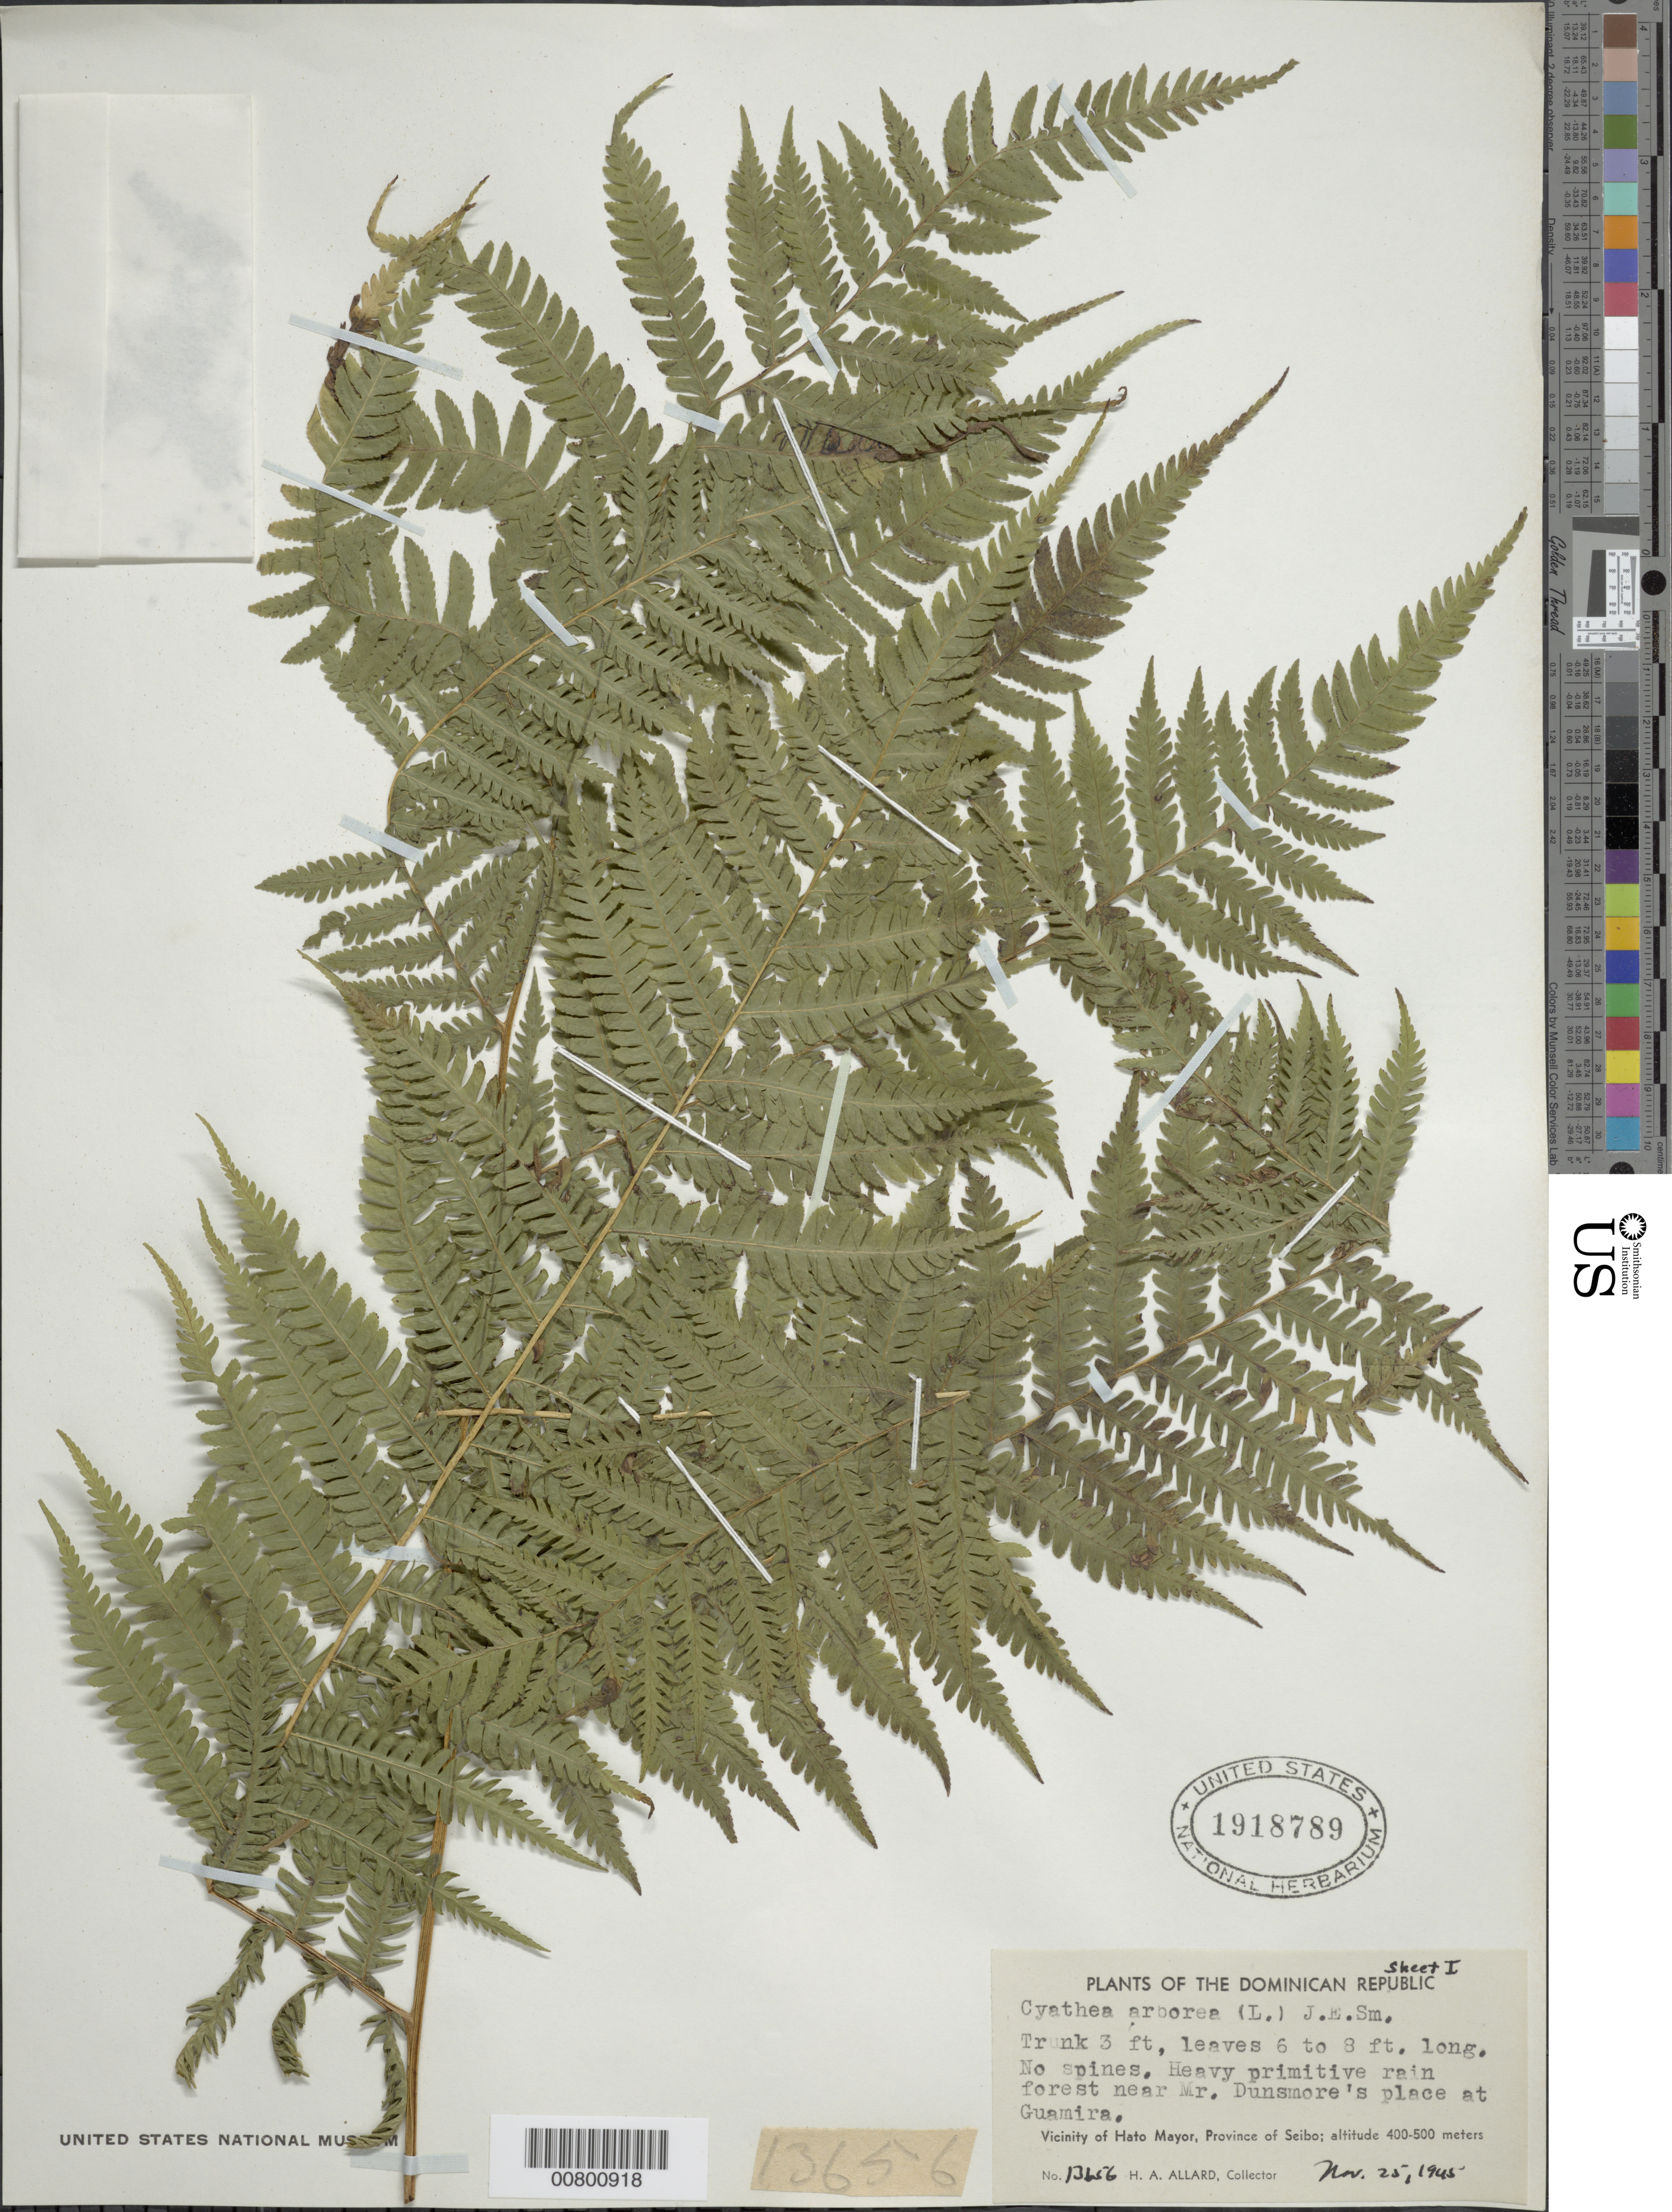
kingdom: Plantae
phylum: Tracheophyta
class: Polypodiopsida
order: Cyatheales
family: Cyatheaceae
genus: Cyathea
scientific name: Cyathea arborea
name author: (L.) Sm.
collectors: H. A. Allard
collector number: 13656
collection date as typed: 25 Nov 1945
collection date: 1945-11-25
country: Dominican Republic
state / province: El Seibo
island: Hispaniola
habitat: Heavy primitive rainforest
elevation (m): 400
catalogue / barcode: US 1918789